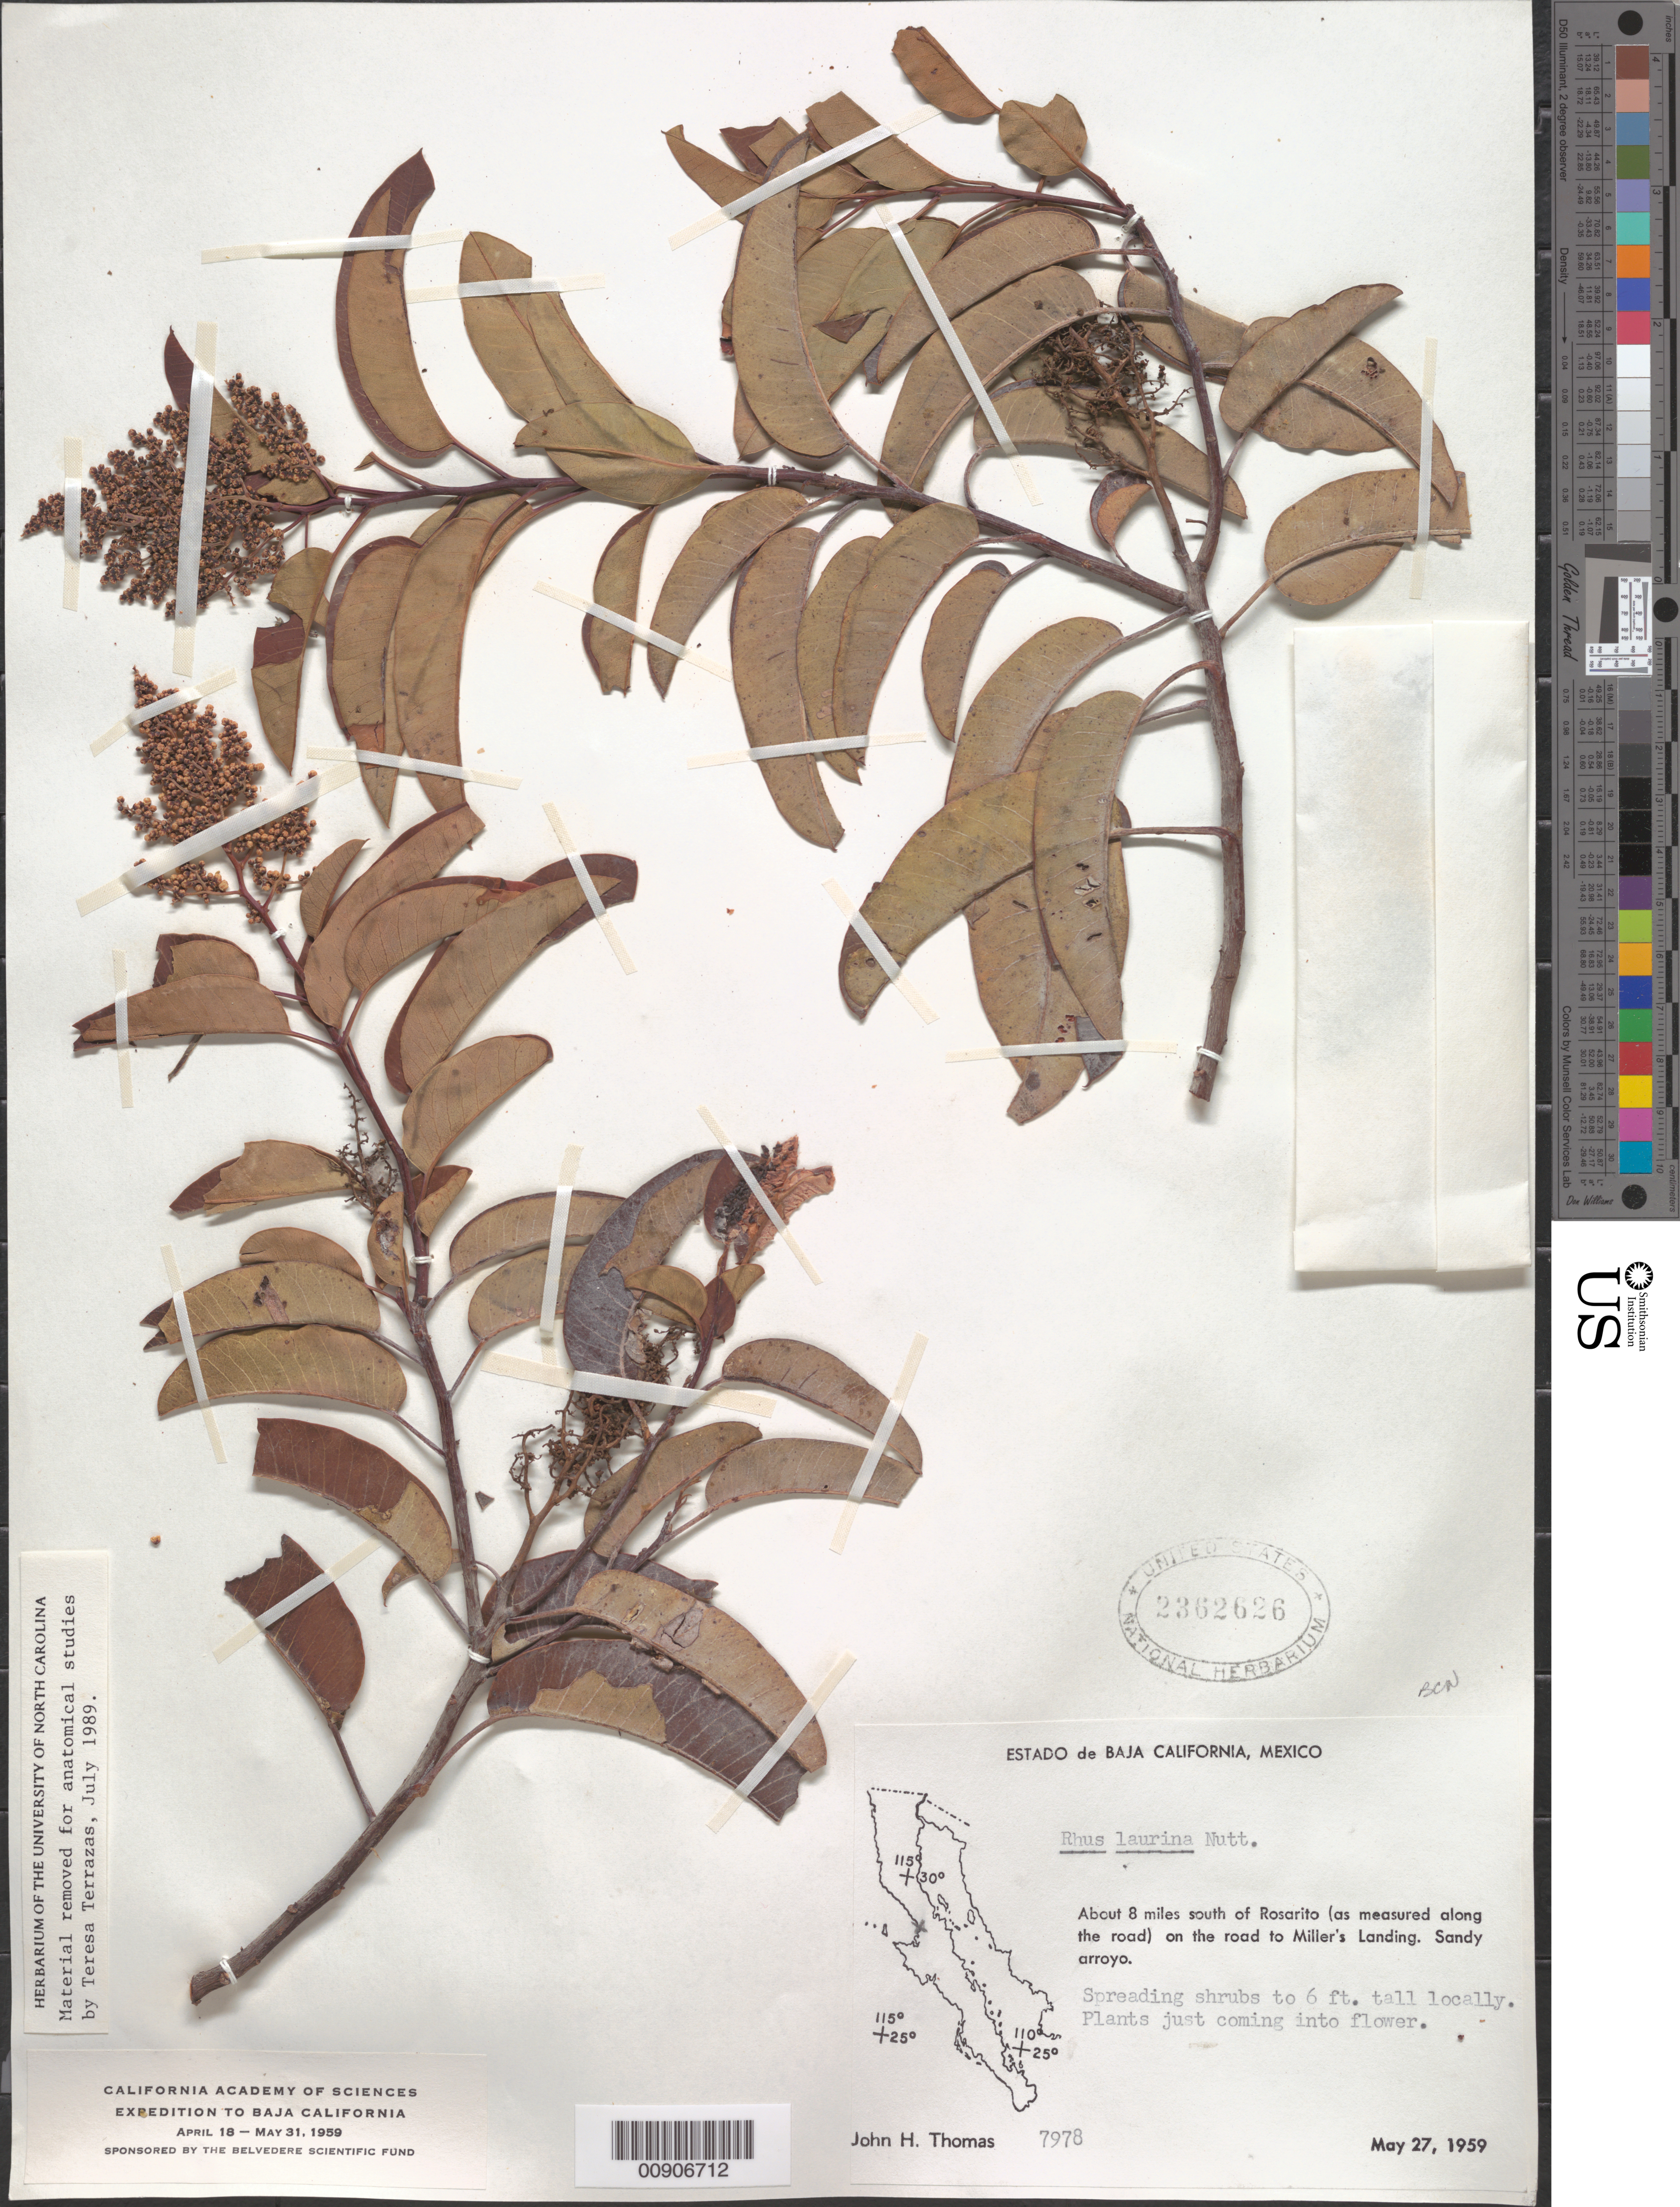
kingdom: Plantae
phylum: Tracheophyta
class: Magnoliopsida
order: Sapindales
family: Anacardiaceae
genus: Malosma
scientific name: Malosma laurina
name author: (Nutt.) Nutt. ex Abrams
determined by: Mitchell, John D.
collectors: J. H. Thomas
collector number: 7978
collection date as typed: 27 May 1959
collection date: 1959-05-27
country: Mexico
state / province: Baja California Norte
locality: About 8 miles south of Rosarito (as measured along the road) on the road to Miller's Landing.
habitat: Sandy arroyo.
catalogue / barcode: US 2362626